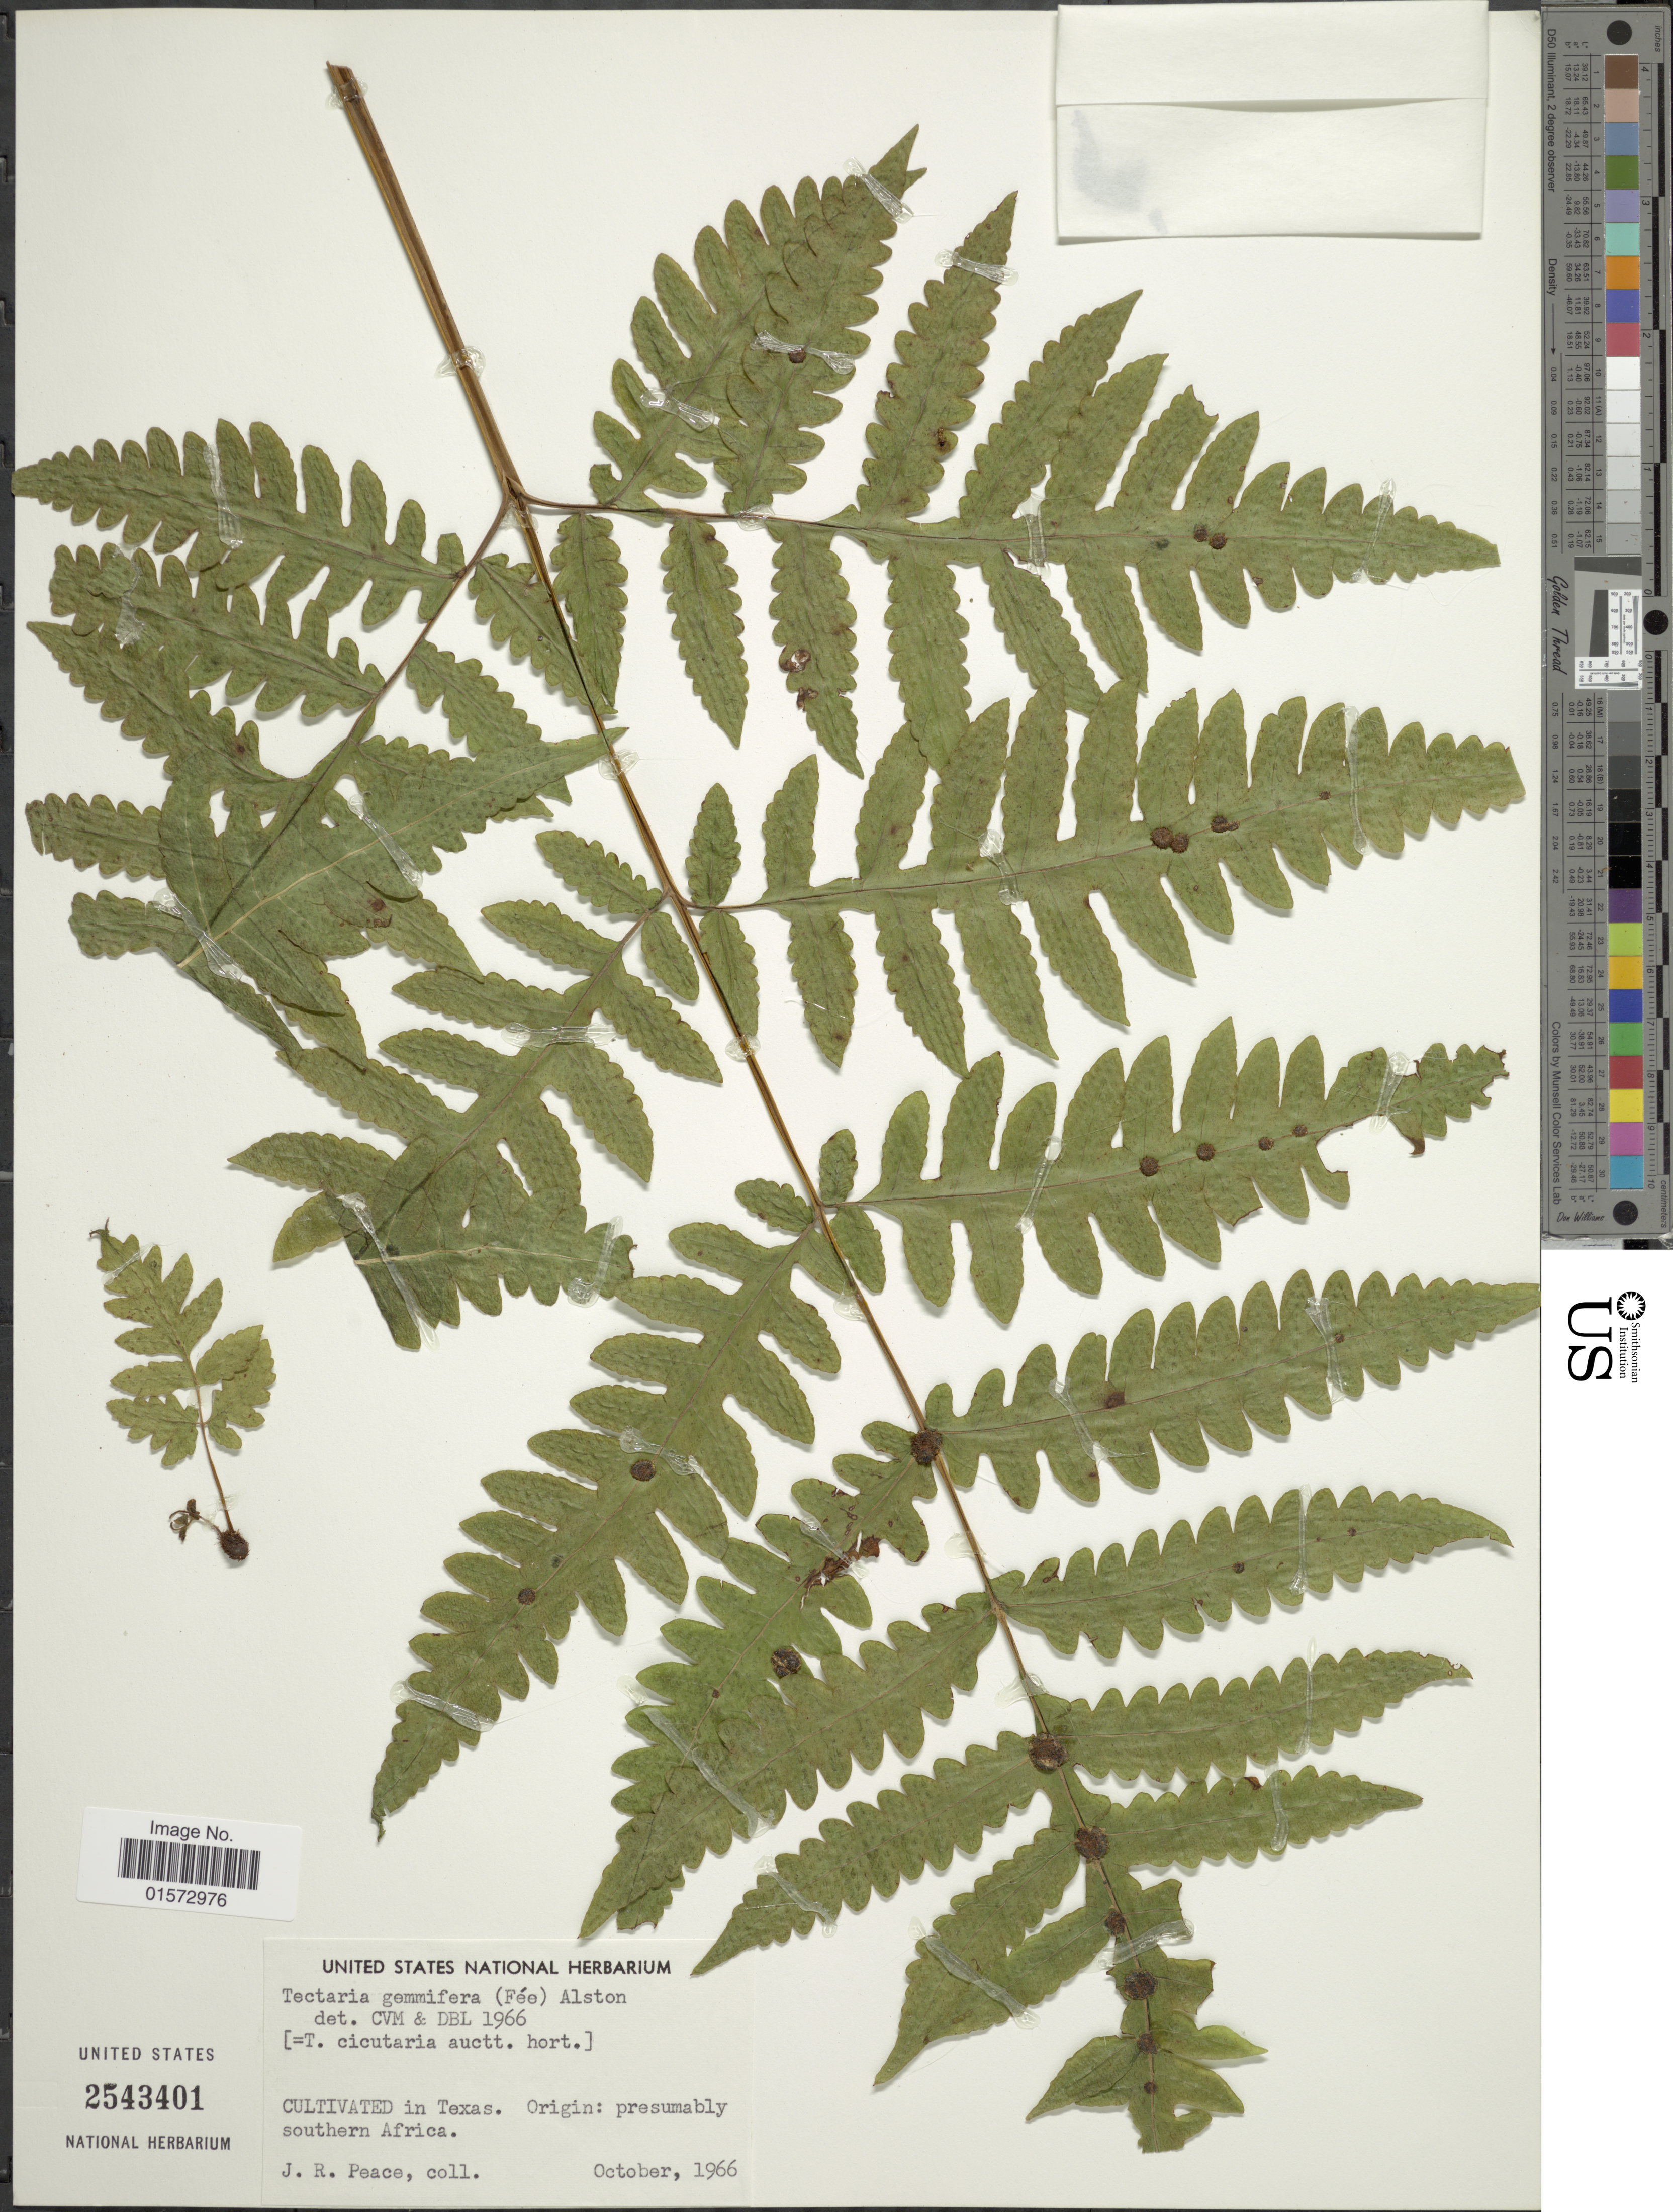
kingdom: Plantae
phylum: Tracheophyta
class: Polypodiopsida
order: Polypodiales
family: Tectariaceae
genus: Tectaria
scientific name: Tectaria cicutaria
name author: (L.) Copel.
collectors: J. Peace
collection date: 1966-10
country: United States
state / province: Texas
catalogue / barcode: US 2543401